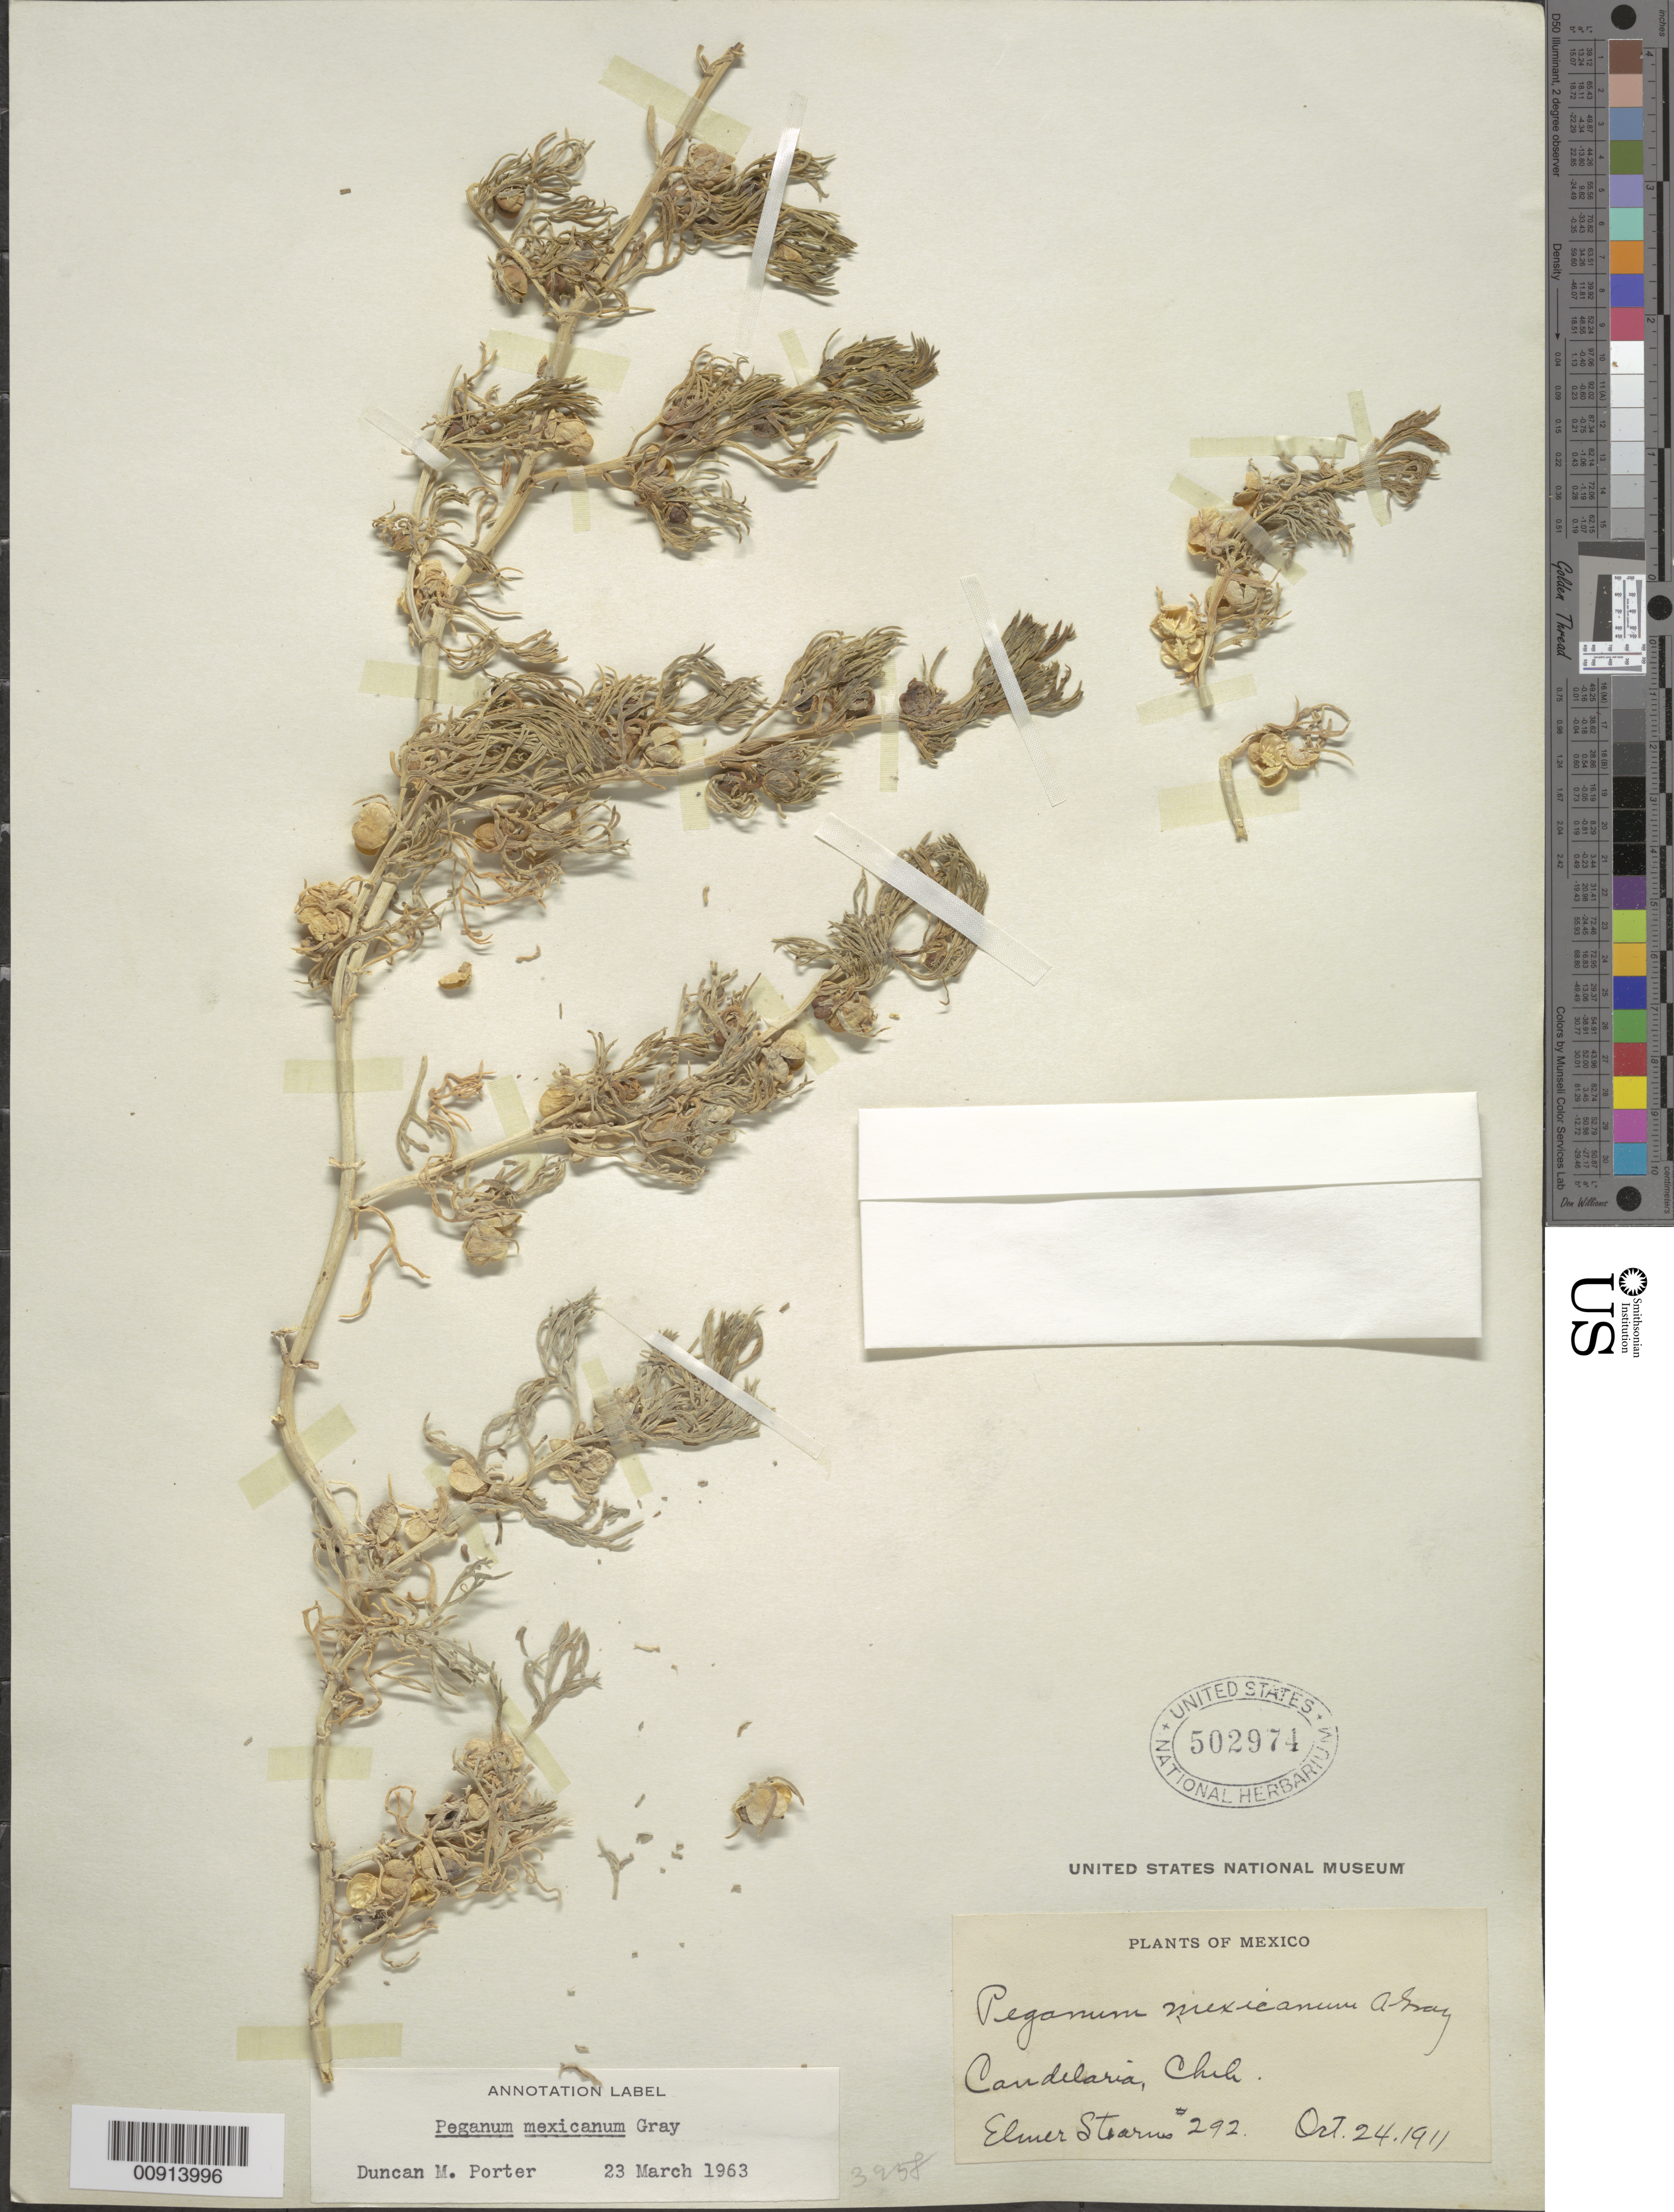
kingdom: Plantae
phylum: Tracheophyta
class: Magnoliopsida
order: Sapindales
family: Tetradiclidaceae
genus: Peganum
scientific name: Peganum mexicanum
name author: A. Gray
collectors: E. Stearns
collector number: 292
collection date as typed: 24 Oct 1911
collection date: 1911-10-24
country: Mexico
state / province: Chihuahua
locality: Candelaria, Chihuahua.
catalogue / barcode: US 502974